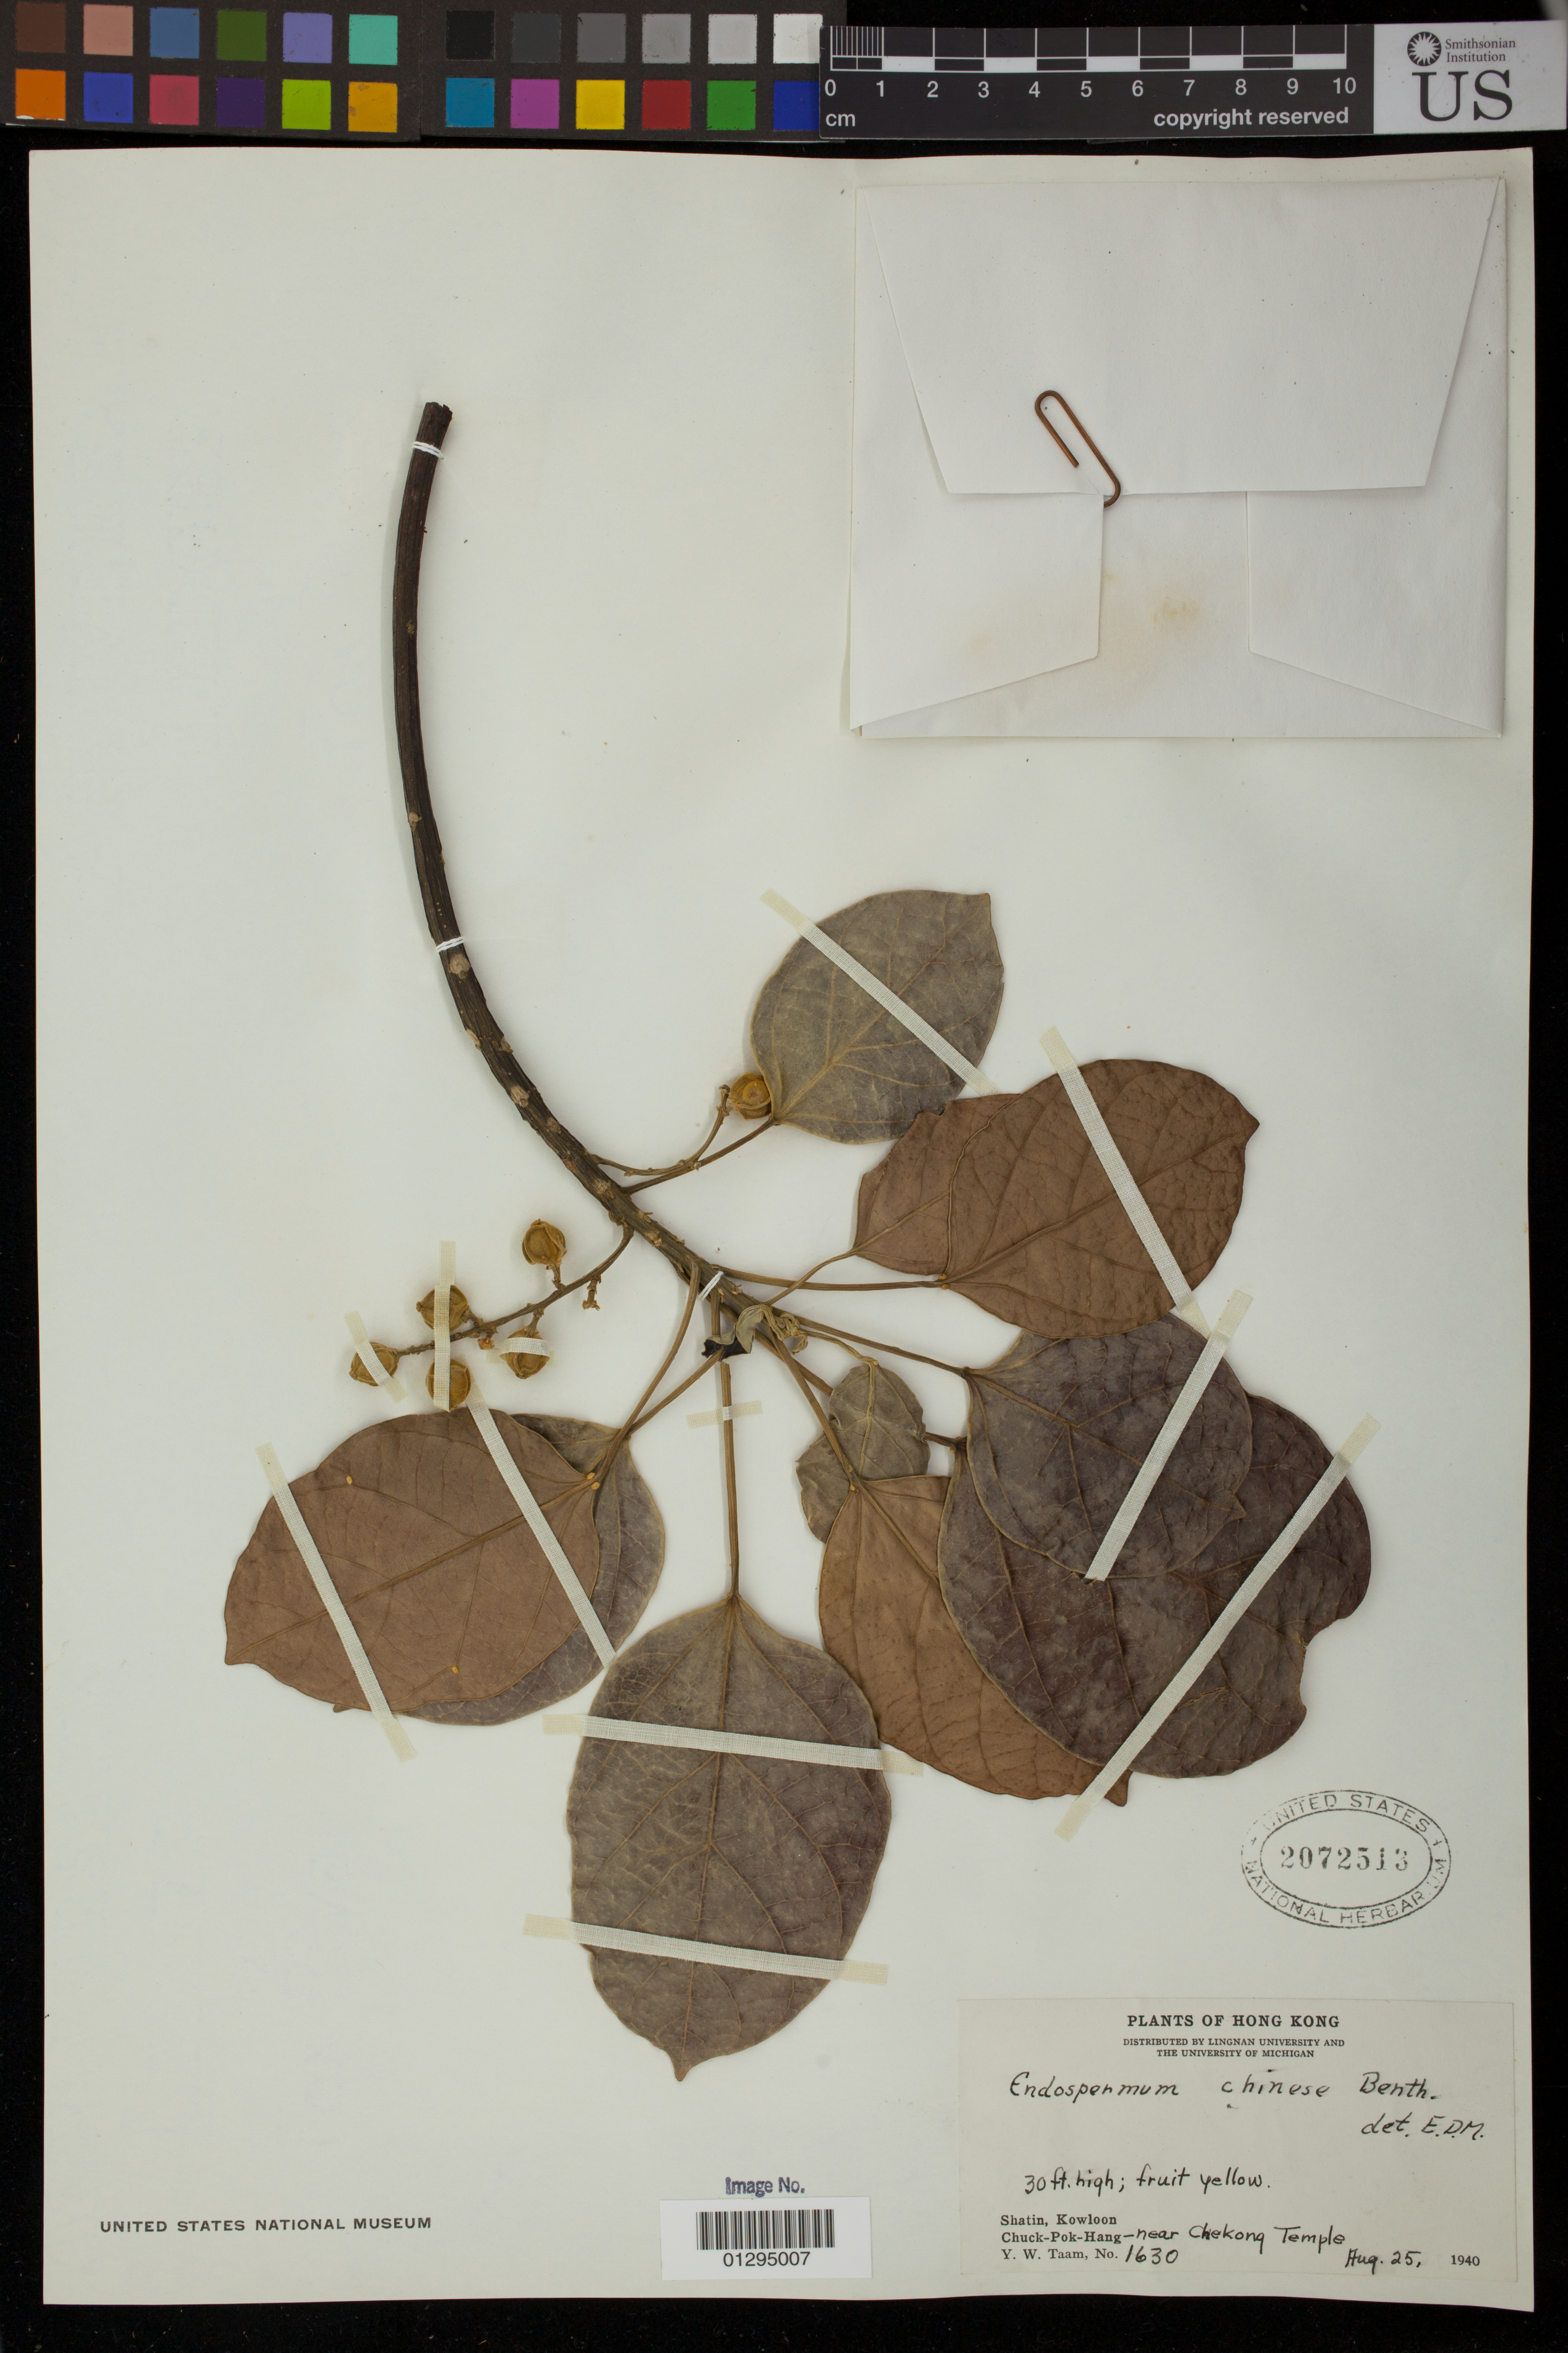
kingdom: Plantae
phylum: Tracheophyta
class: Magnoliopsida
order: Malpighiales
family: Euphorbiaceae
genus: Endospermum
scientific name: Endospermum chinense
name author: Benth.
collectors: Y. W. Taam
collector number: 1630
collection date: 1940-08-25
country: China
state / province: Hong Kong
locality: Shatin, Kowloon, Chuck-Pok-Hang - near Chekong Temple.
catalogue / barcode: US 2072513